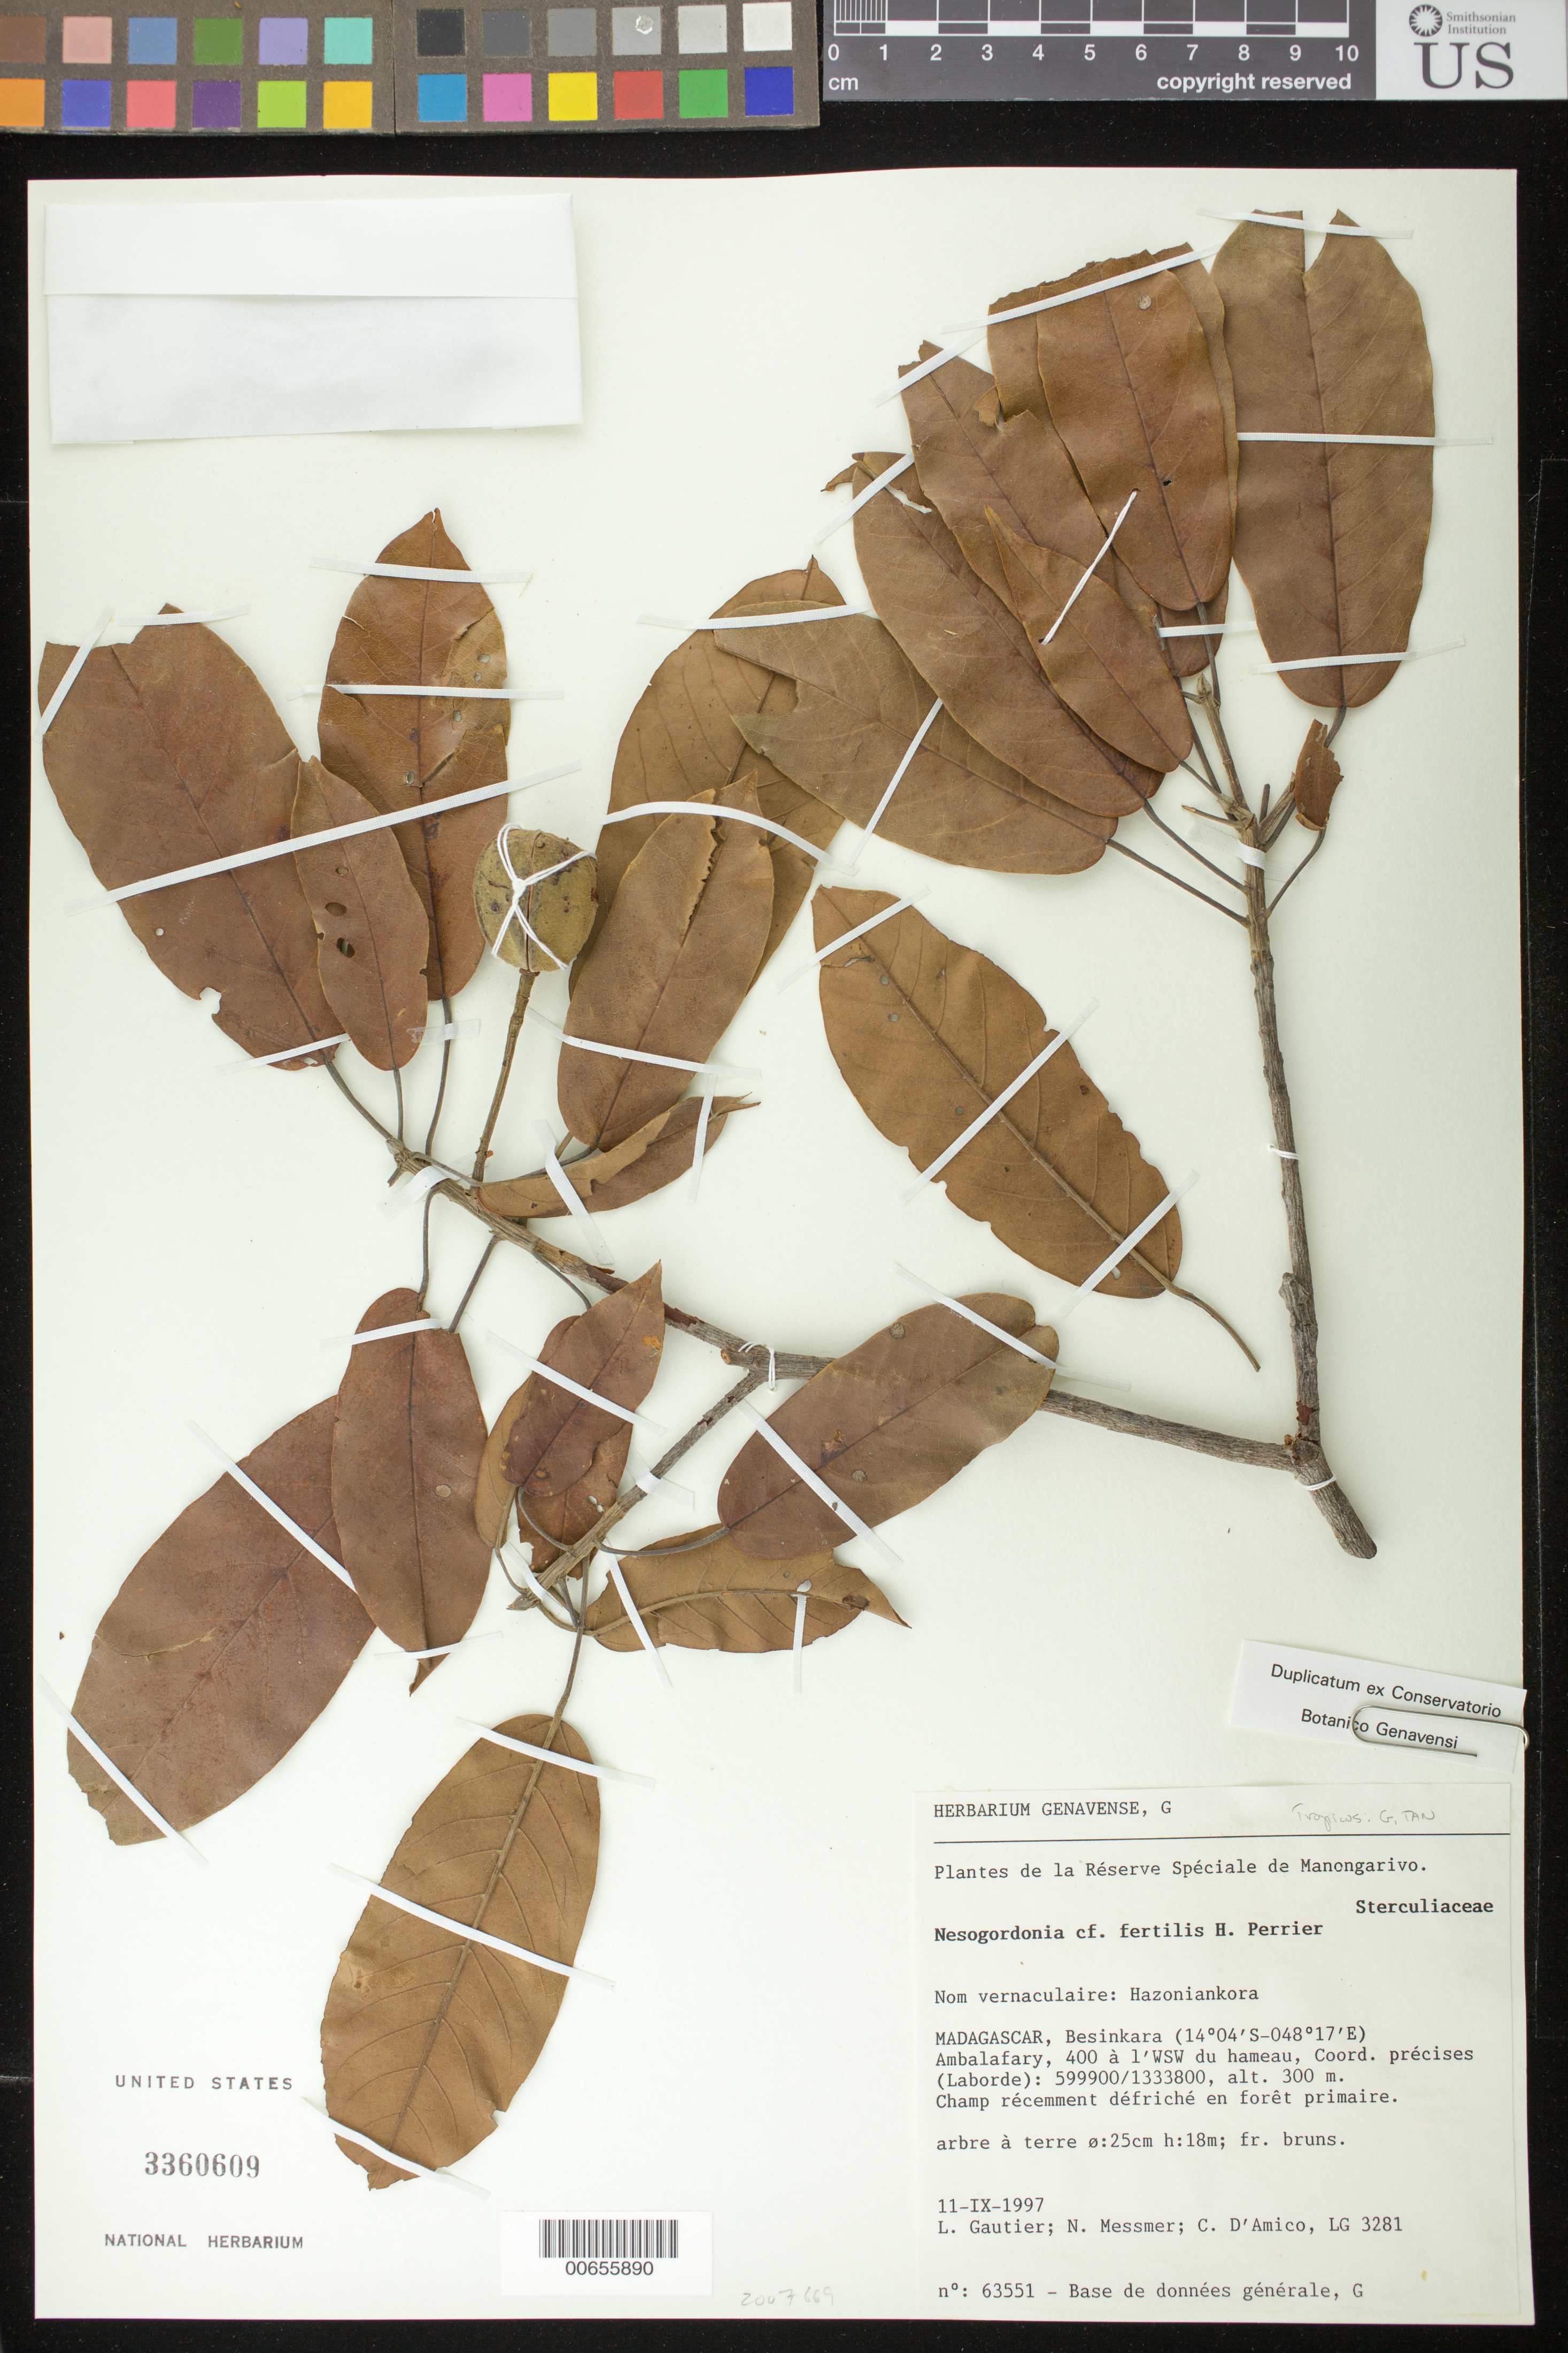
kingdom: Plantae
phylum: Tracheophyta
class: Magnoliopsida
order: Malvales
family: Malvaceae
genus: Nesogordonia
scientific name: Nesogordonia fertilis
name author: H. Perrier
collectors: L. Gautier, N. Messmer & C. D'Amico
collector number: LG 3281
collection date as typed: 11 Sep 1997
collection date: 1997-09-11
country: Madagascar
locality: Besinkara, Ambalafary, 400 à l'WSW du hameau, Coord. précises (Laborde): 599900/1333800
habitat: Champ récemment défriché en forêt primaire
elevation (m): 300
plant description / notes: Common name: Hozoniankora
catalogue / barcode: US 3360609